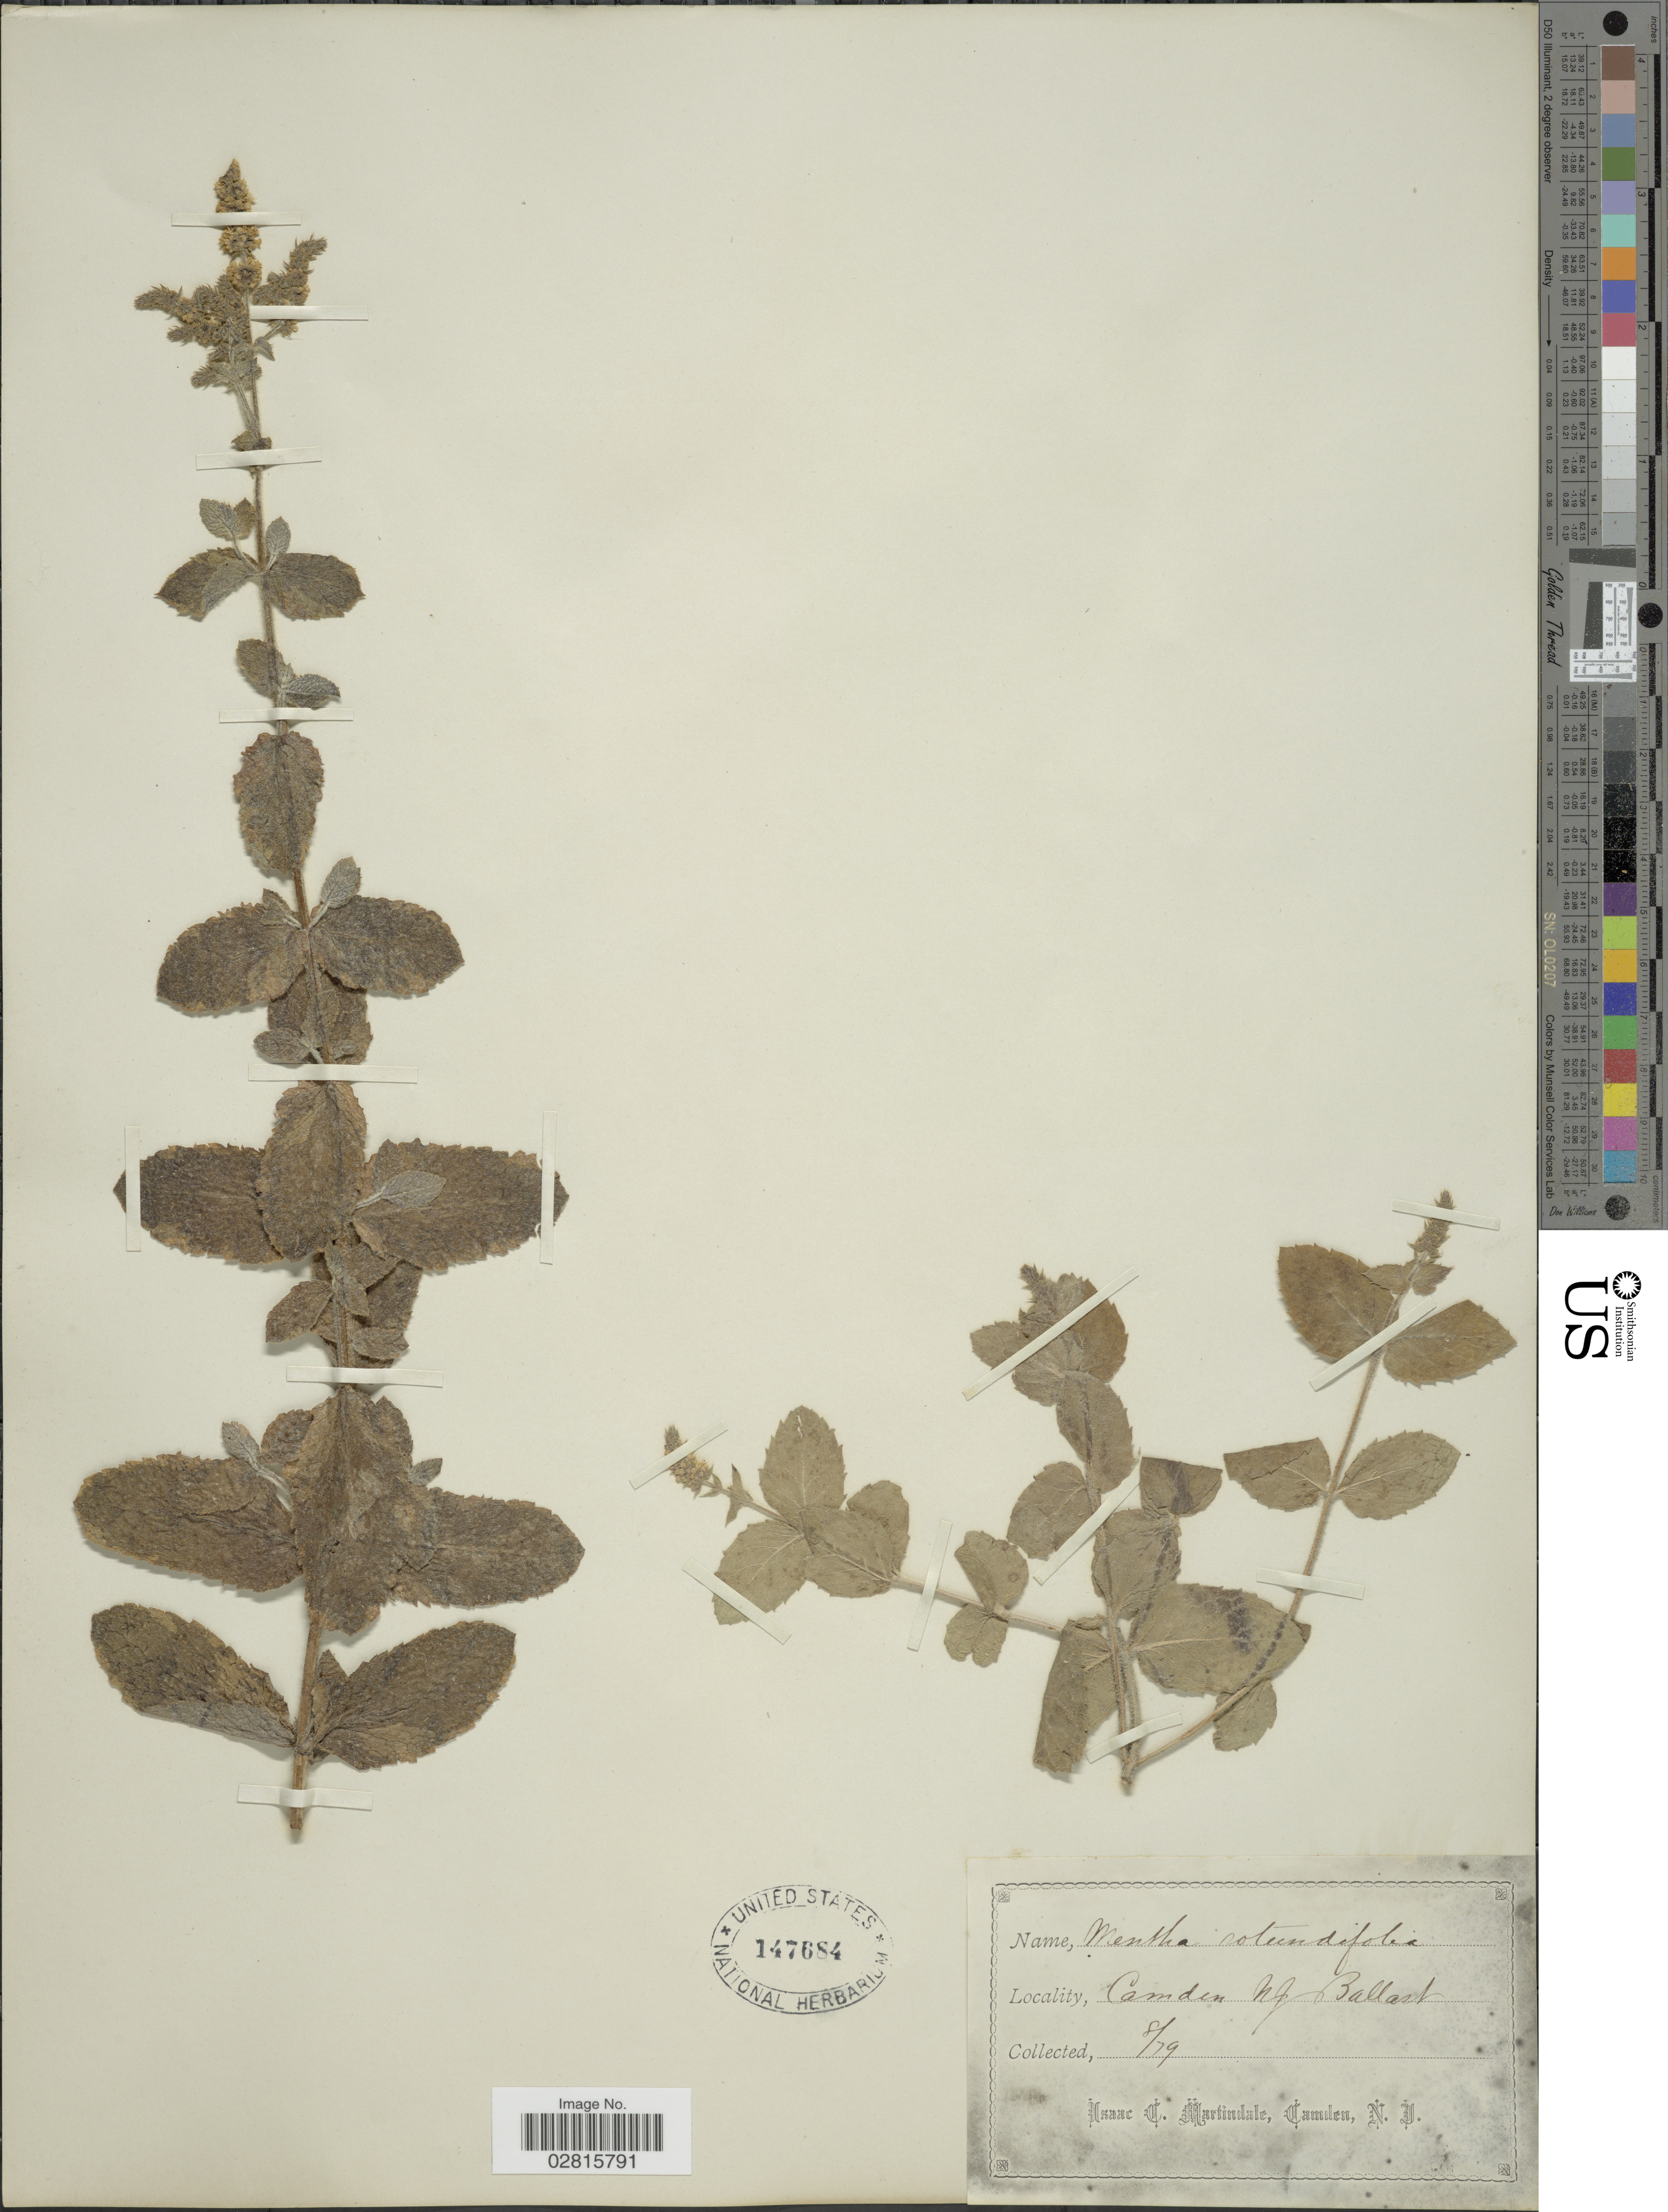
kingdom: Plantae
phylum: Tracheophyta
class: Magnoliopsida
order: Lamiales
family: Lamiaceae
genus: Mentha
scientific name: Mentha rotundifolia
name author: (L.) Huds.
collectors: I. C. Martindale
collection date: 1879-08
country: United States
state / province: New Jersey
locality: Camden NJ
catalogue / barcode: US 147684